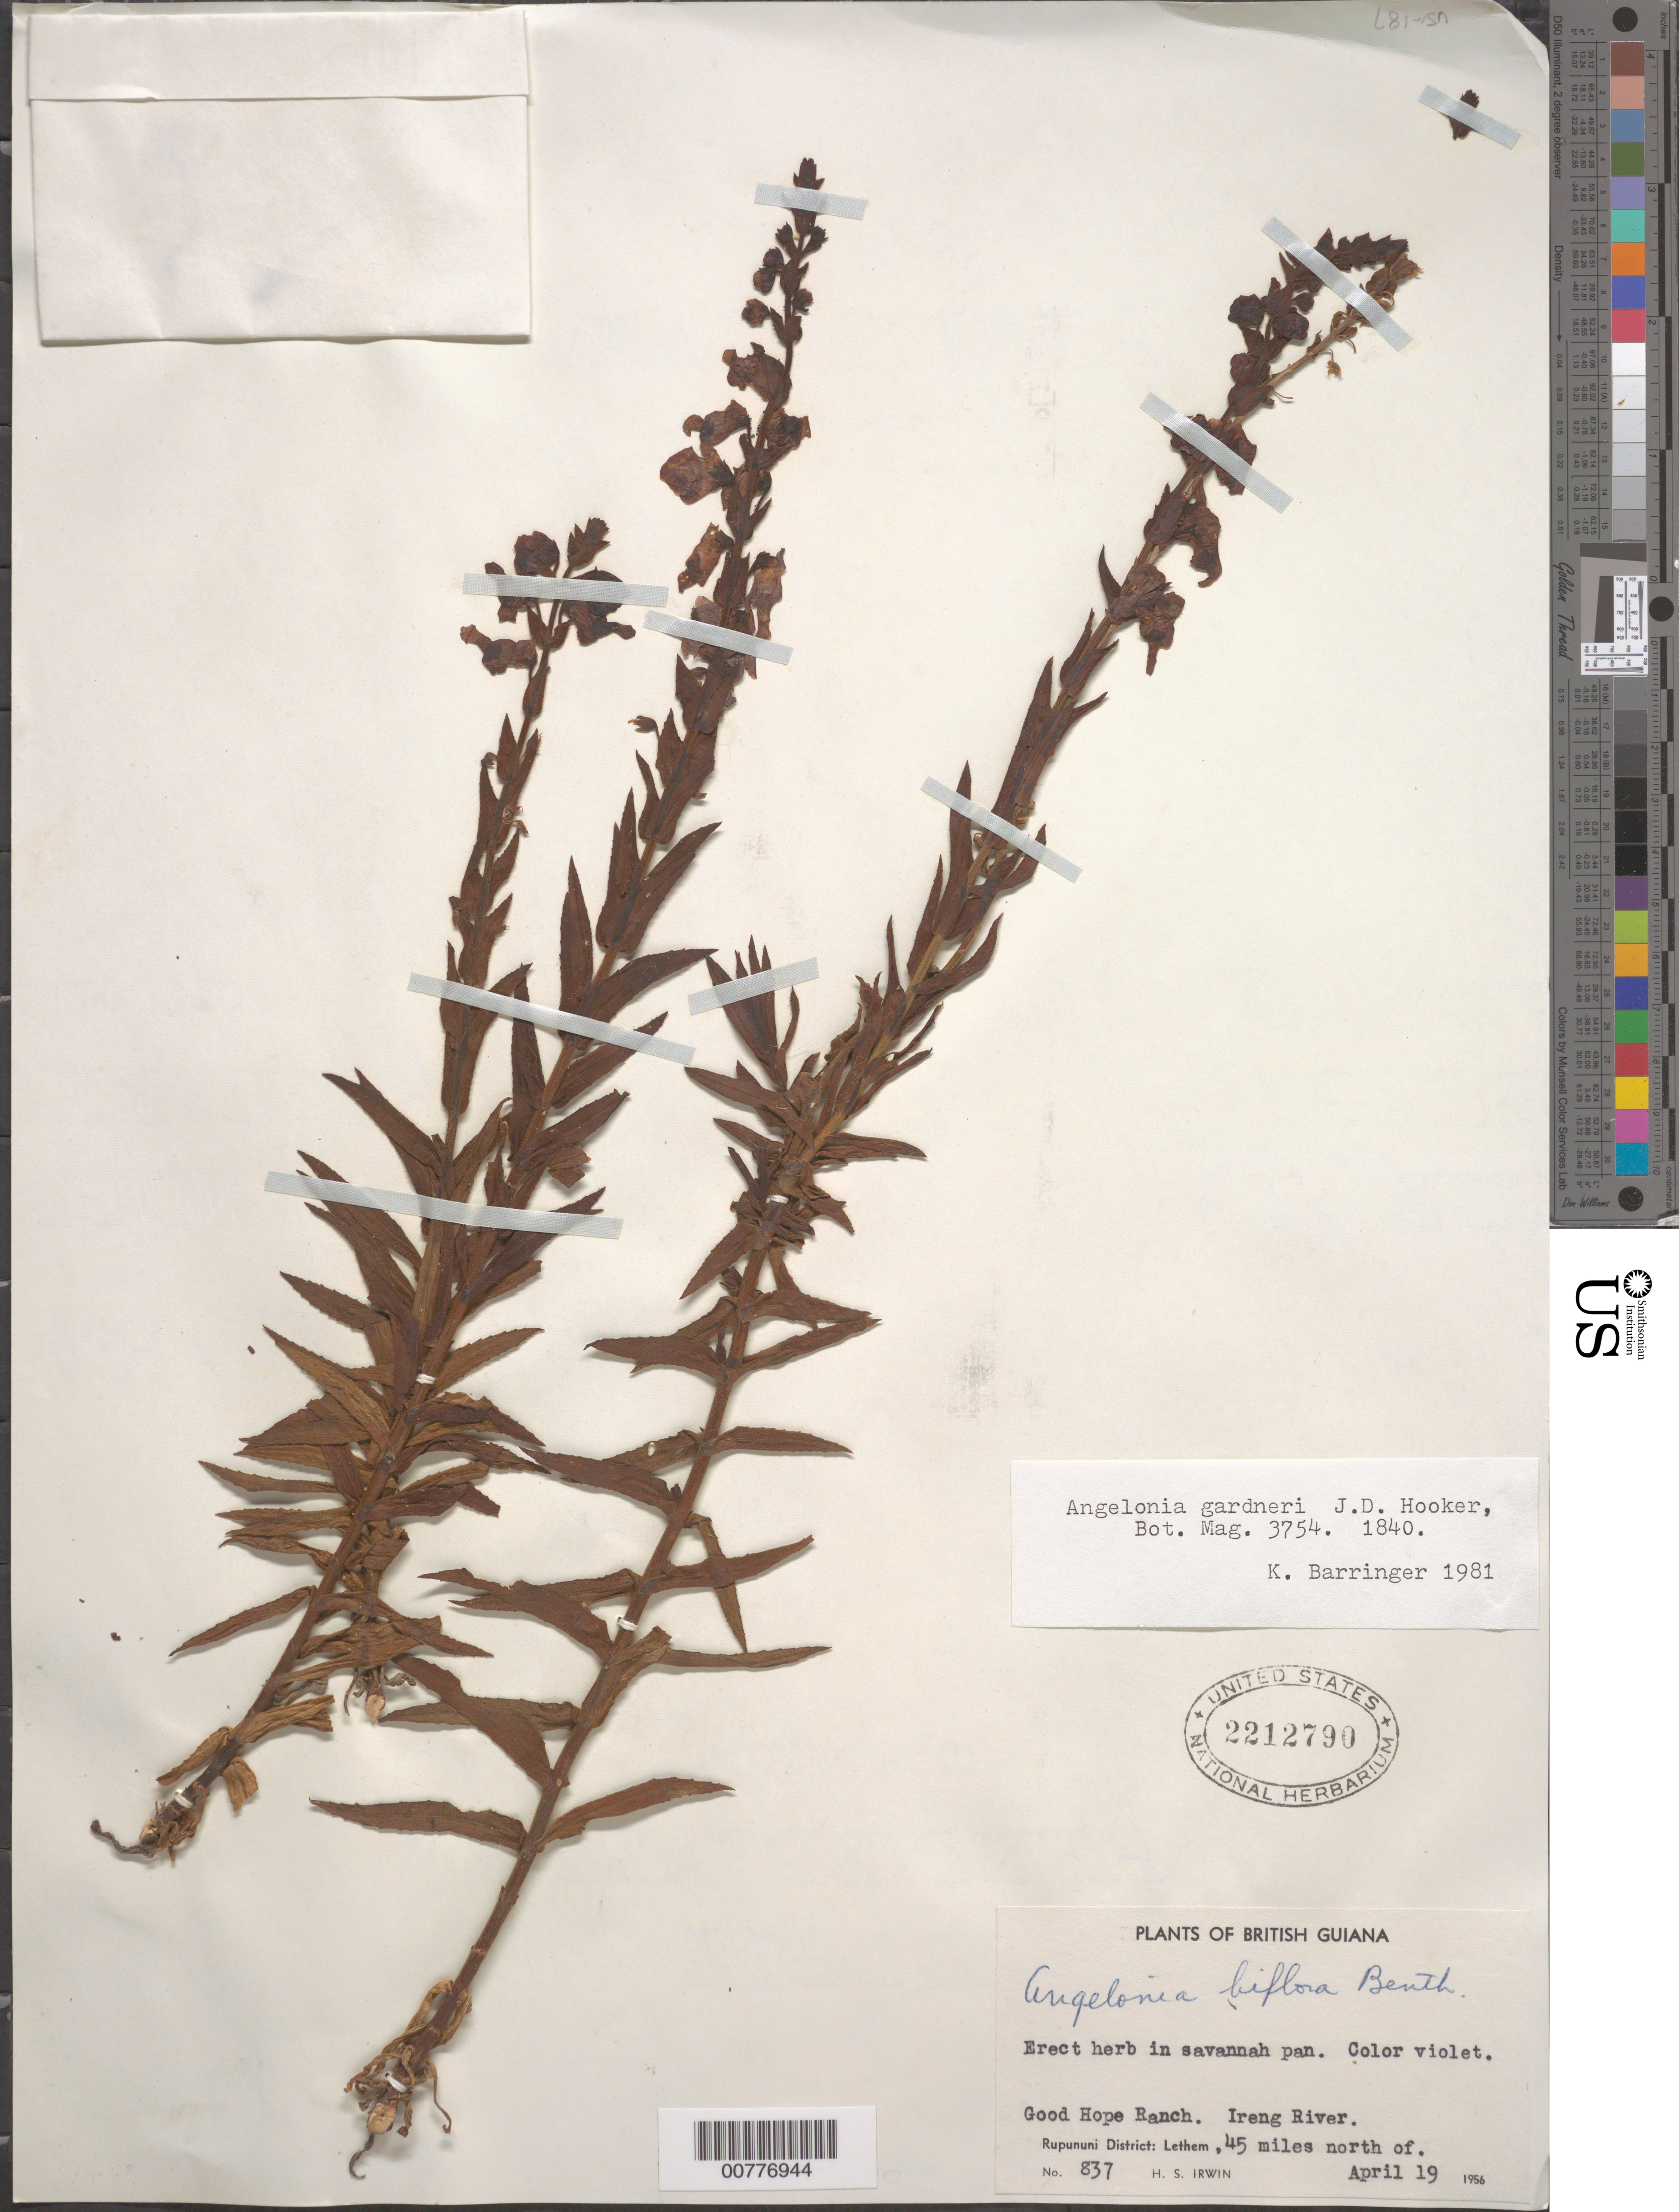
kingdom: Plantae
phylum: Tracheophyta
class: Magnoliopsida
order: Lamiales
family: Plantaginaceae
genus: Angelonia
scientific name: Angelonia gardneri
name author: Hook. f.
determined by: Barringer, K. A.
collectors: H. Irwin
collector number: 837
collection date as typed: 19-Apr-56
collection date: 1956-04-19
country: Guyana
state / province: U. Takutu-U. Essequibo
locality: Good Hope Ranch, 45 mi. N of Lethem, east bank of Takutu R.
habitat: Savanna pan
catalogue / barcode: US 2212790